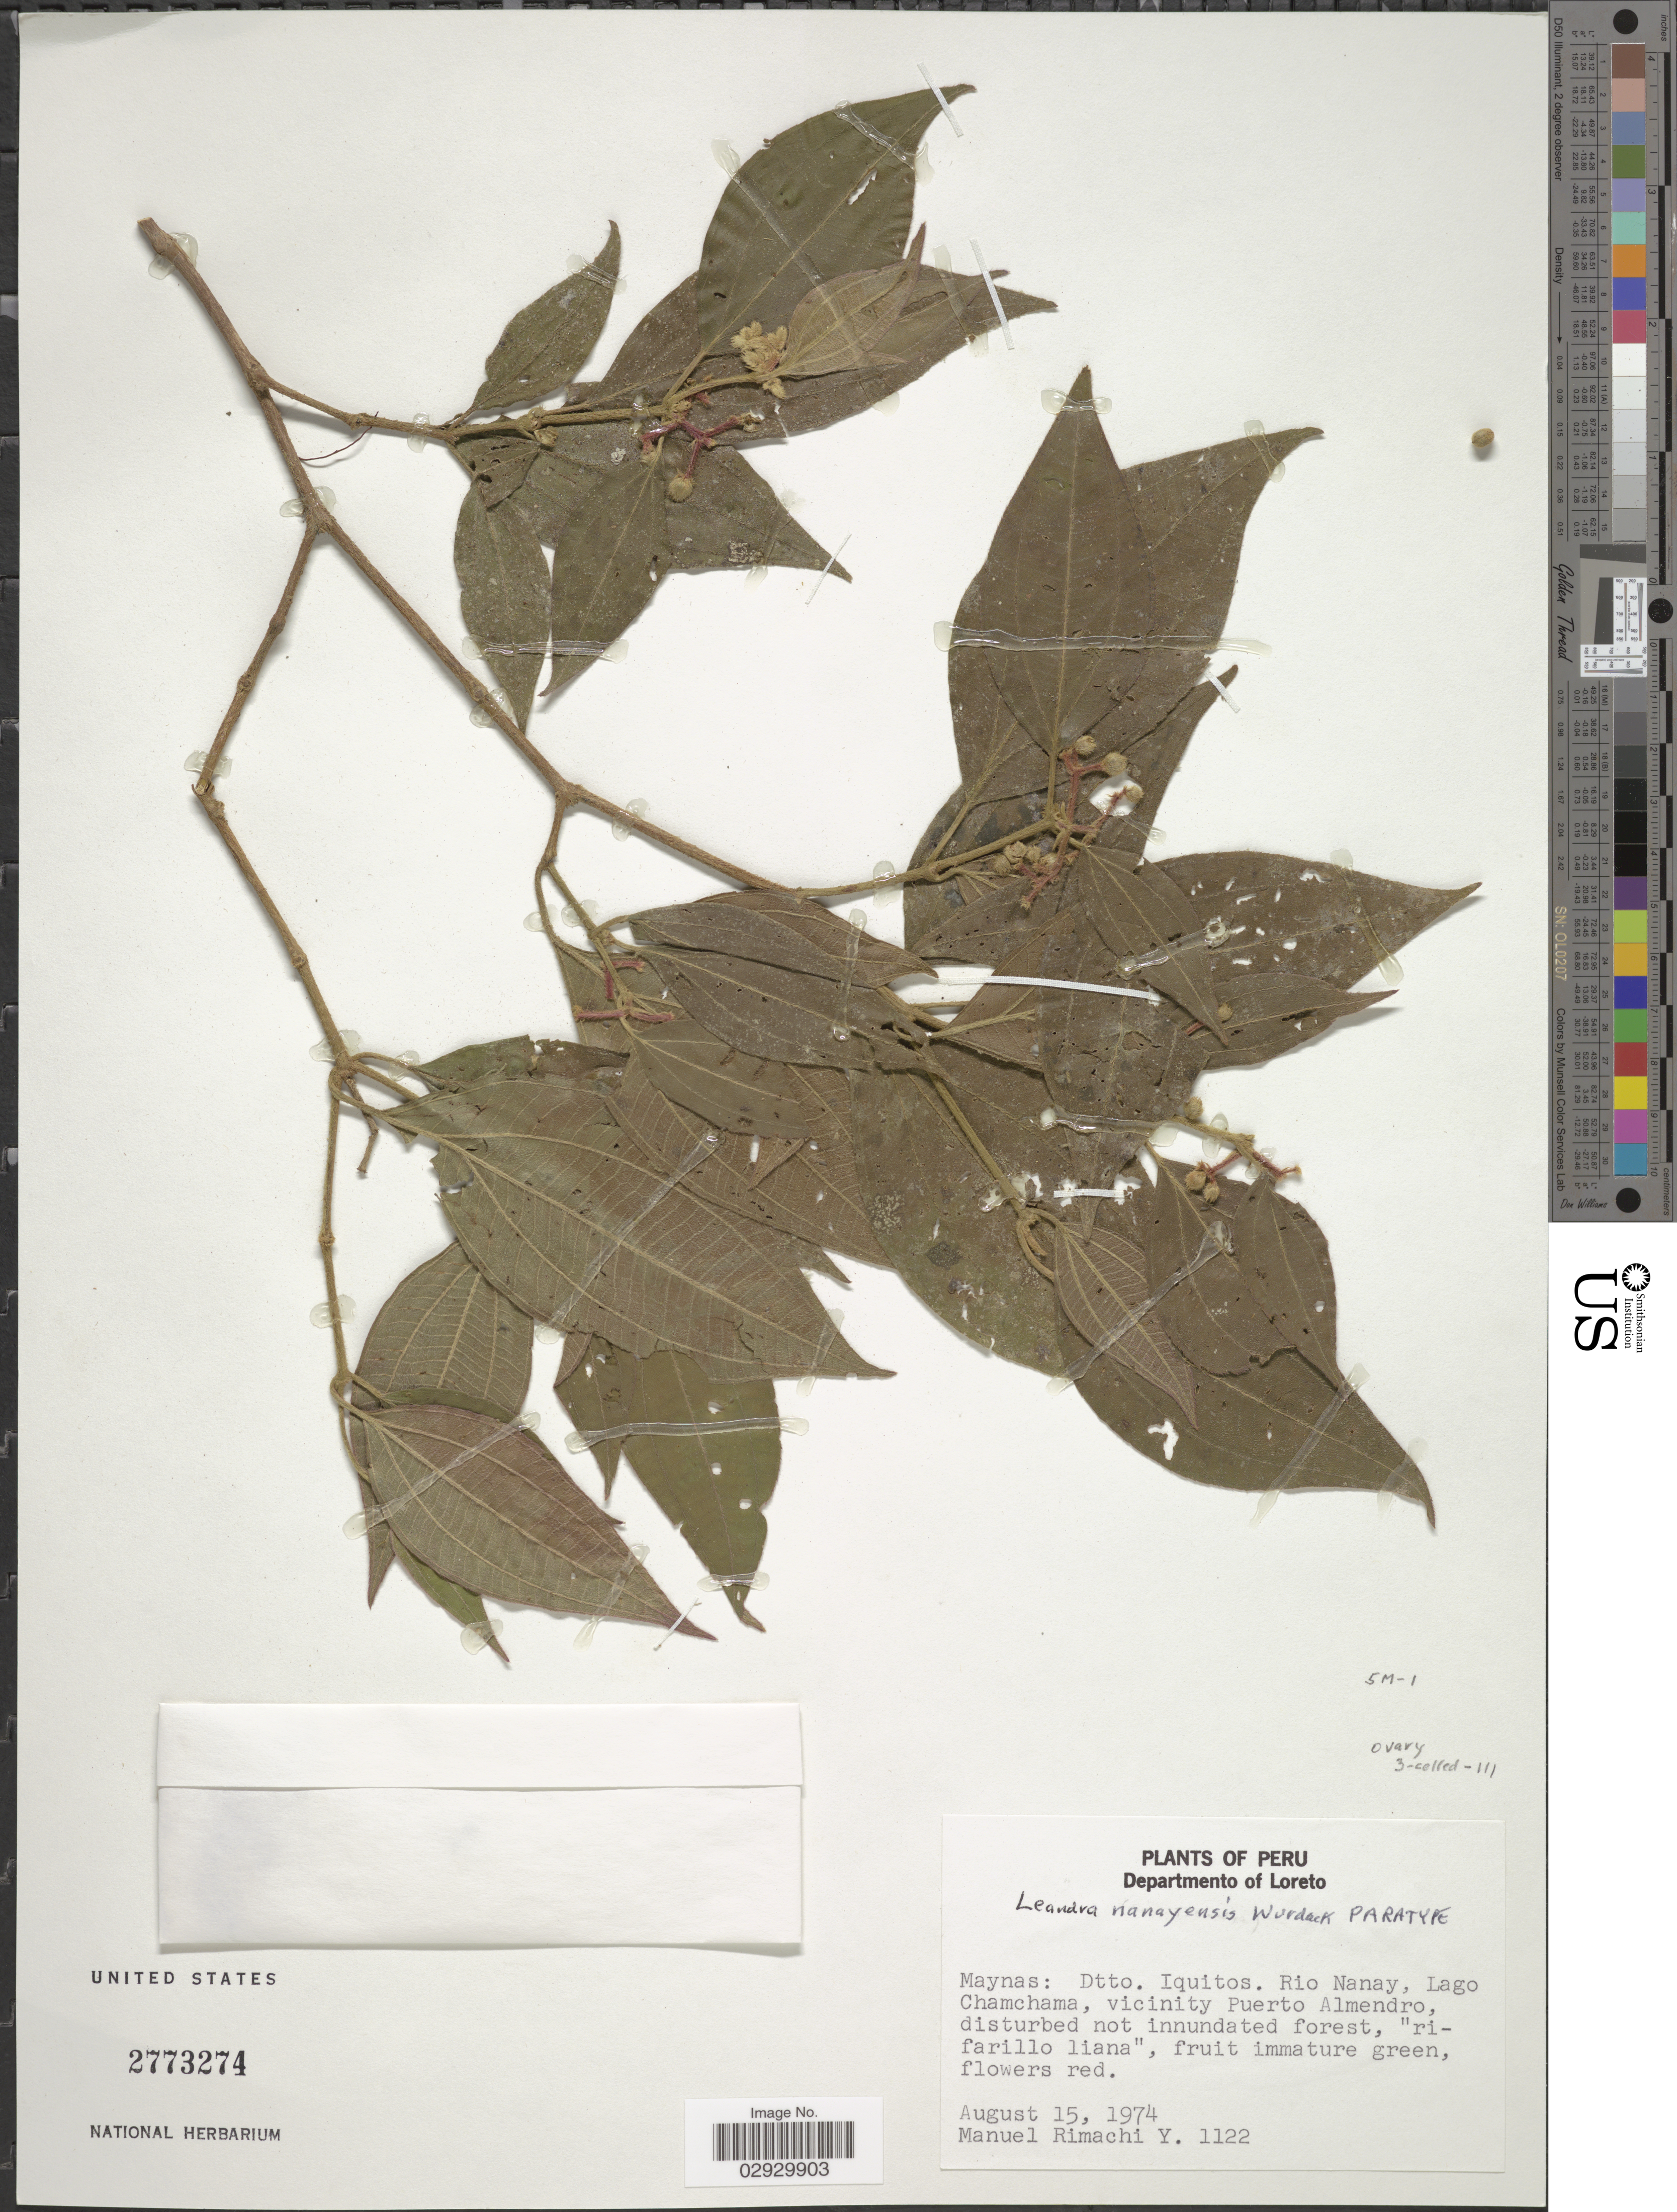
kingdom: Plantae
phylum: Tracheophyta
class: Magnoliopsida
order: Myrtales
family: Melastomataceae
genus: Leandra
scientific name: Leandra nanayensis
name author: Wurdack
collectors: M. Rimachi Y.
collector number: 1122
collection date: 1974-08-15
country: Peru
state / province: Loreto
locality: Departamento of Loreto, Maynas: Dtto. Iquitos. Rio Nanay, Lago Chamchama, vicinity Puerto Almendro.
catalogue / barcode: US 2773274